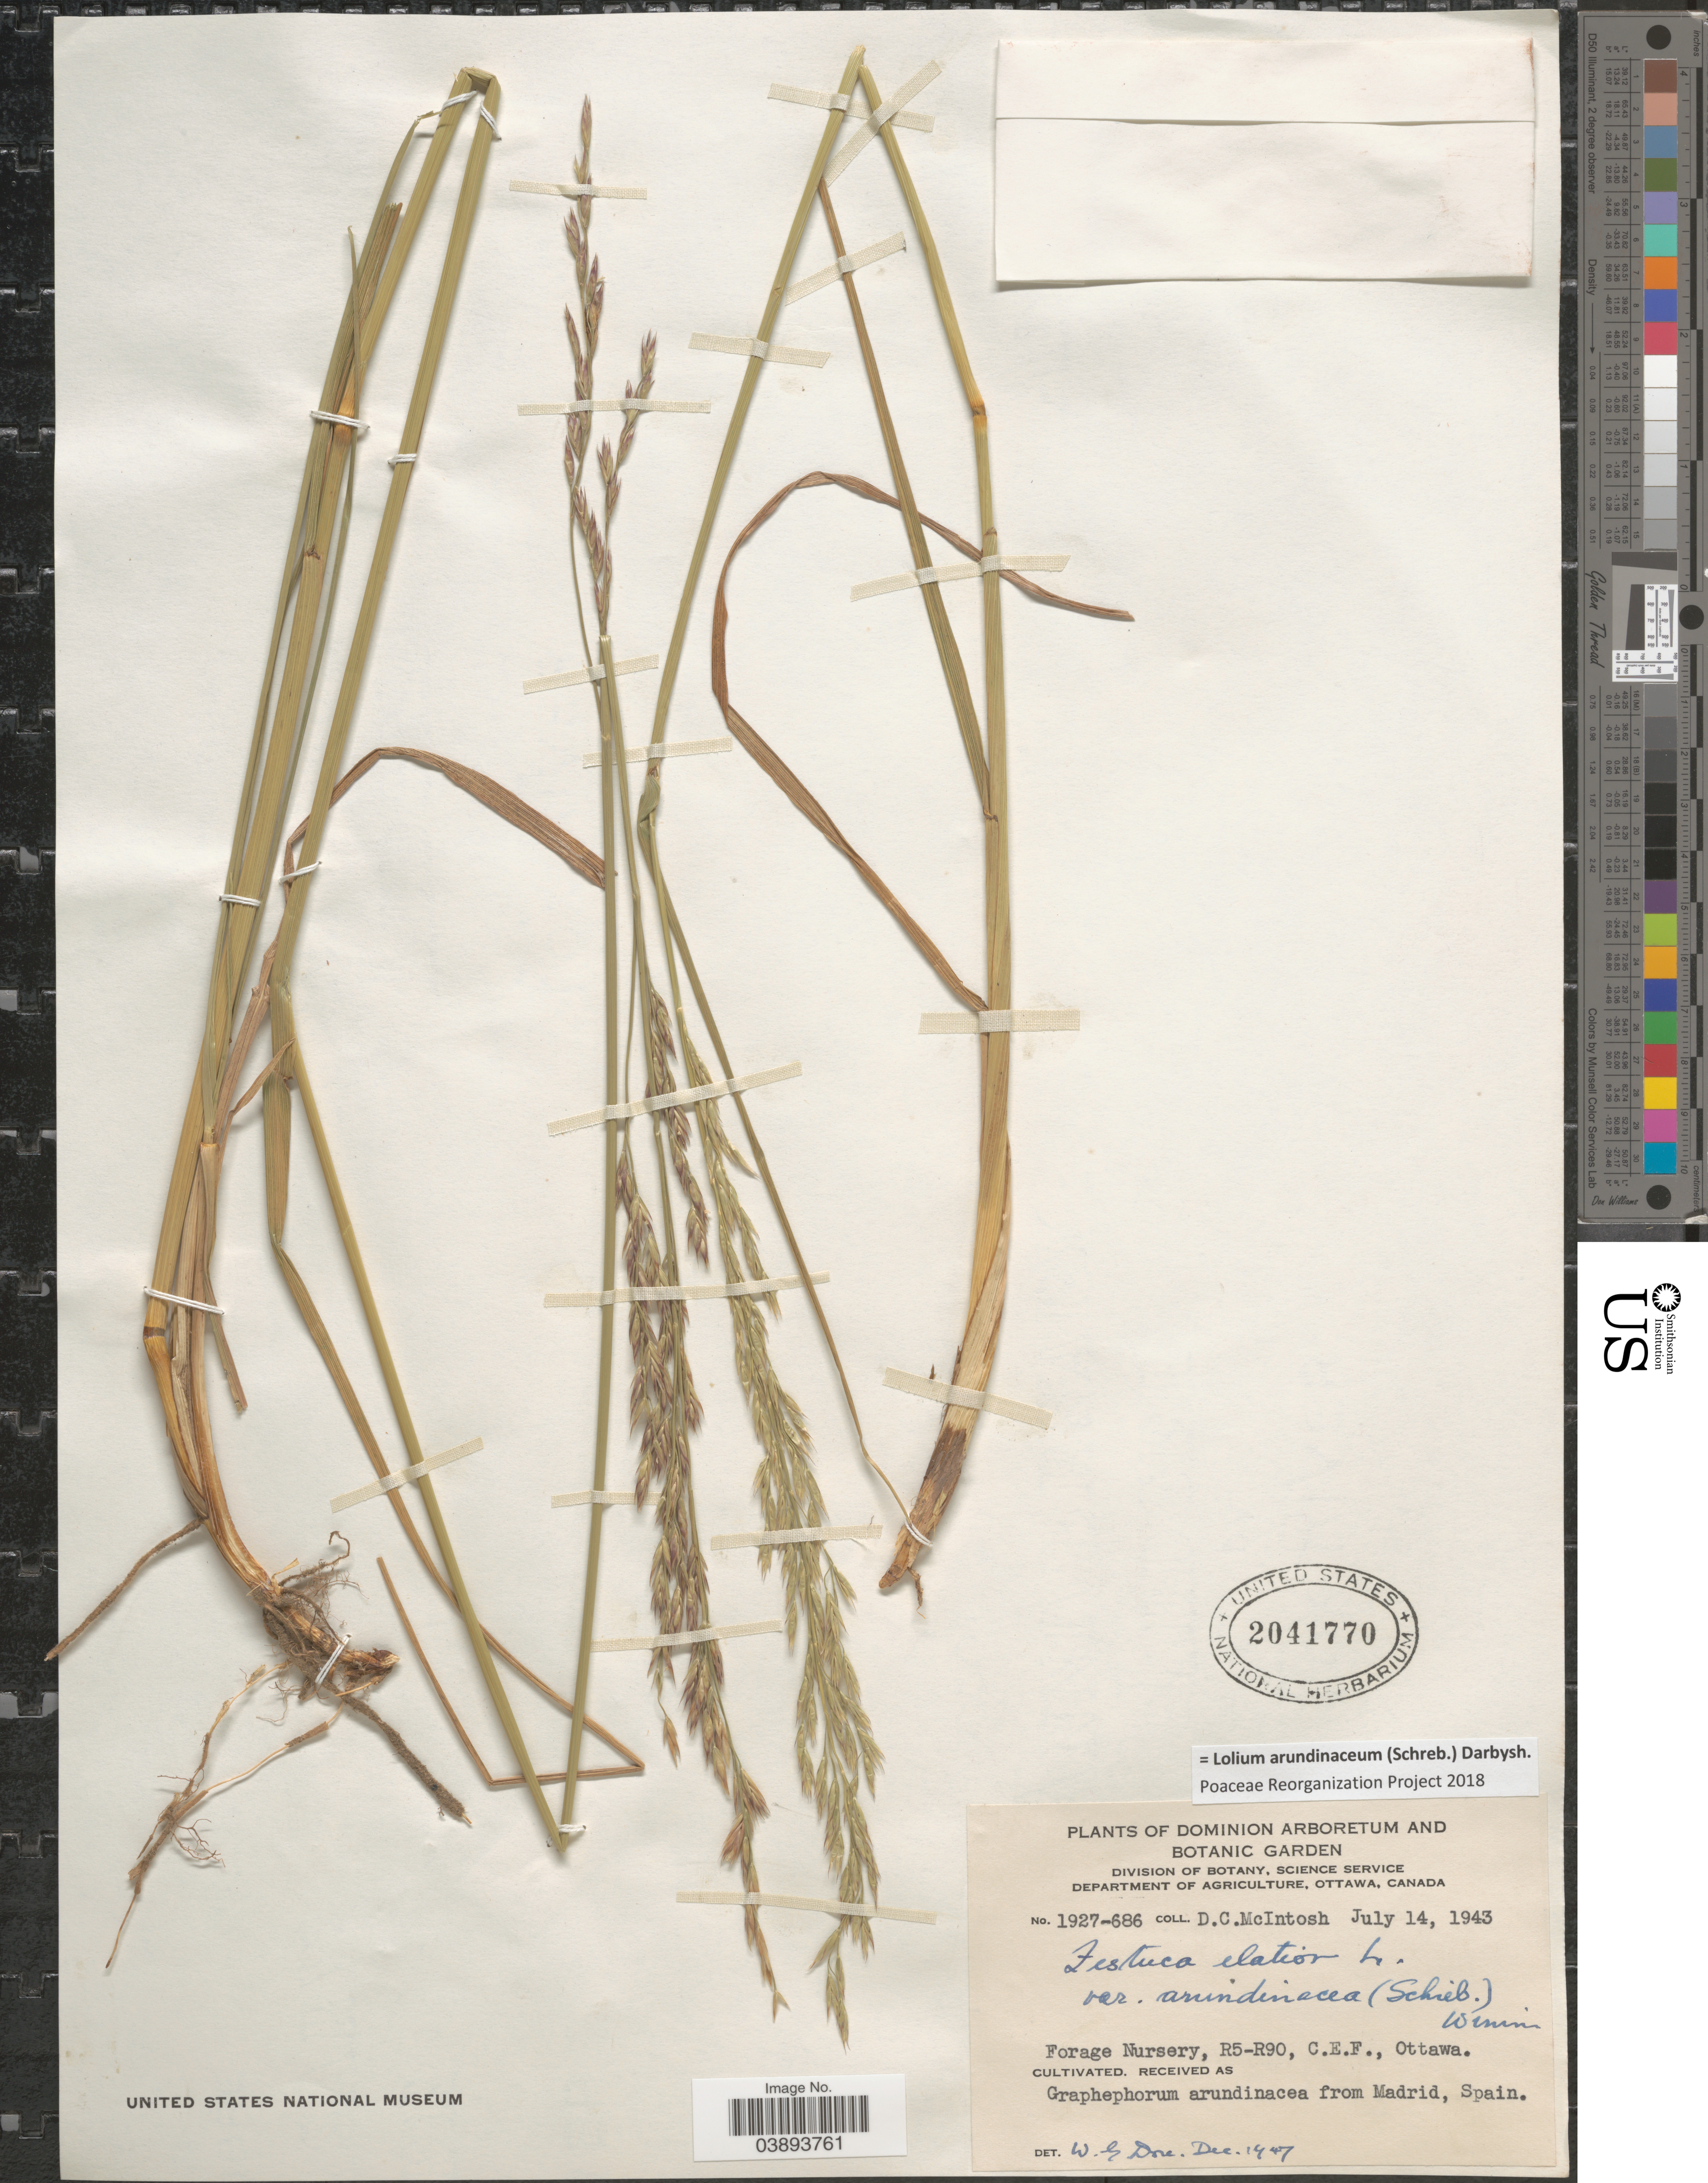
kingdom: Plantae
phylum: Tracheophyta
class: Liliopsida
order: Poales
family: Poaceae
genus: Lolium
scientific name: Lolium arundinaceum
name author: (Schreb.) Darbysh.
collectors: D. McIntosh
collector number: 1927-686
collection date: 1943-07-14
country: Canada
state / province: Ontario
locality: Dominion Arboretum and Botanic Garden. Forage Nursery, R5-R90, C.E.F., Ottawa.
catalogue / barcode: US 2041770